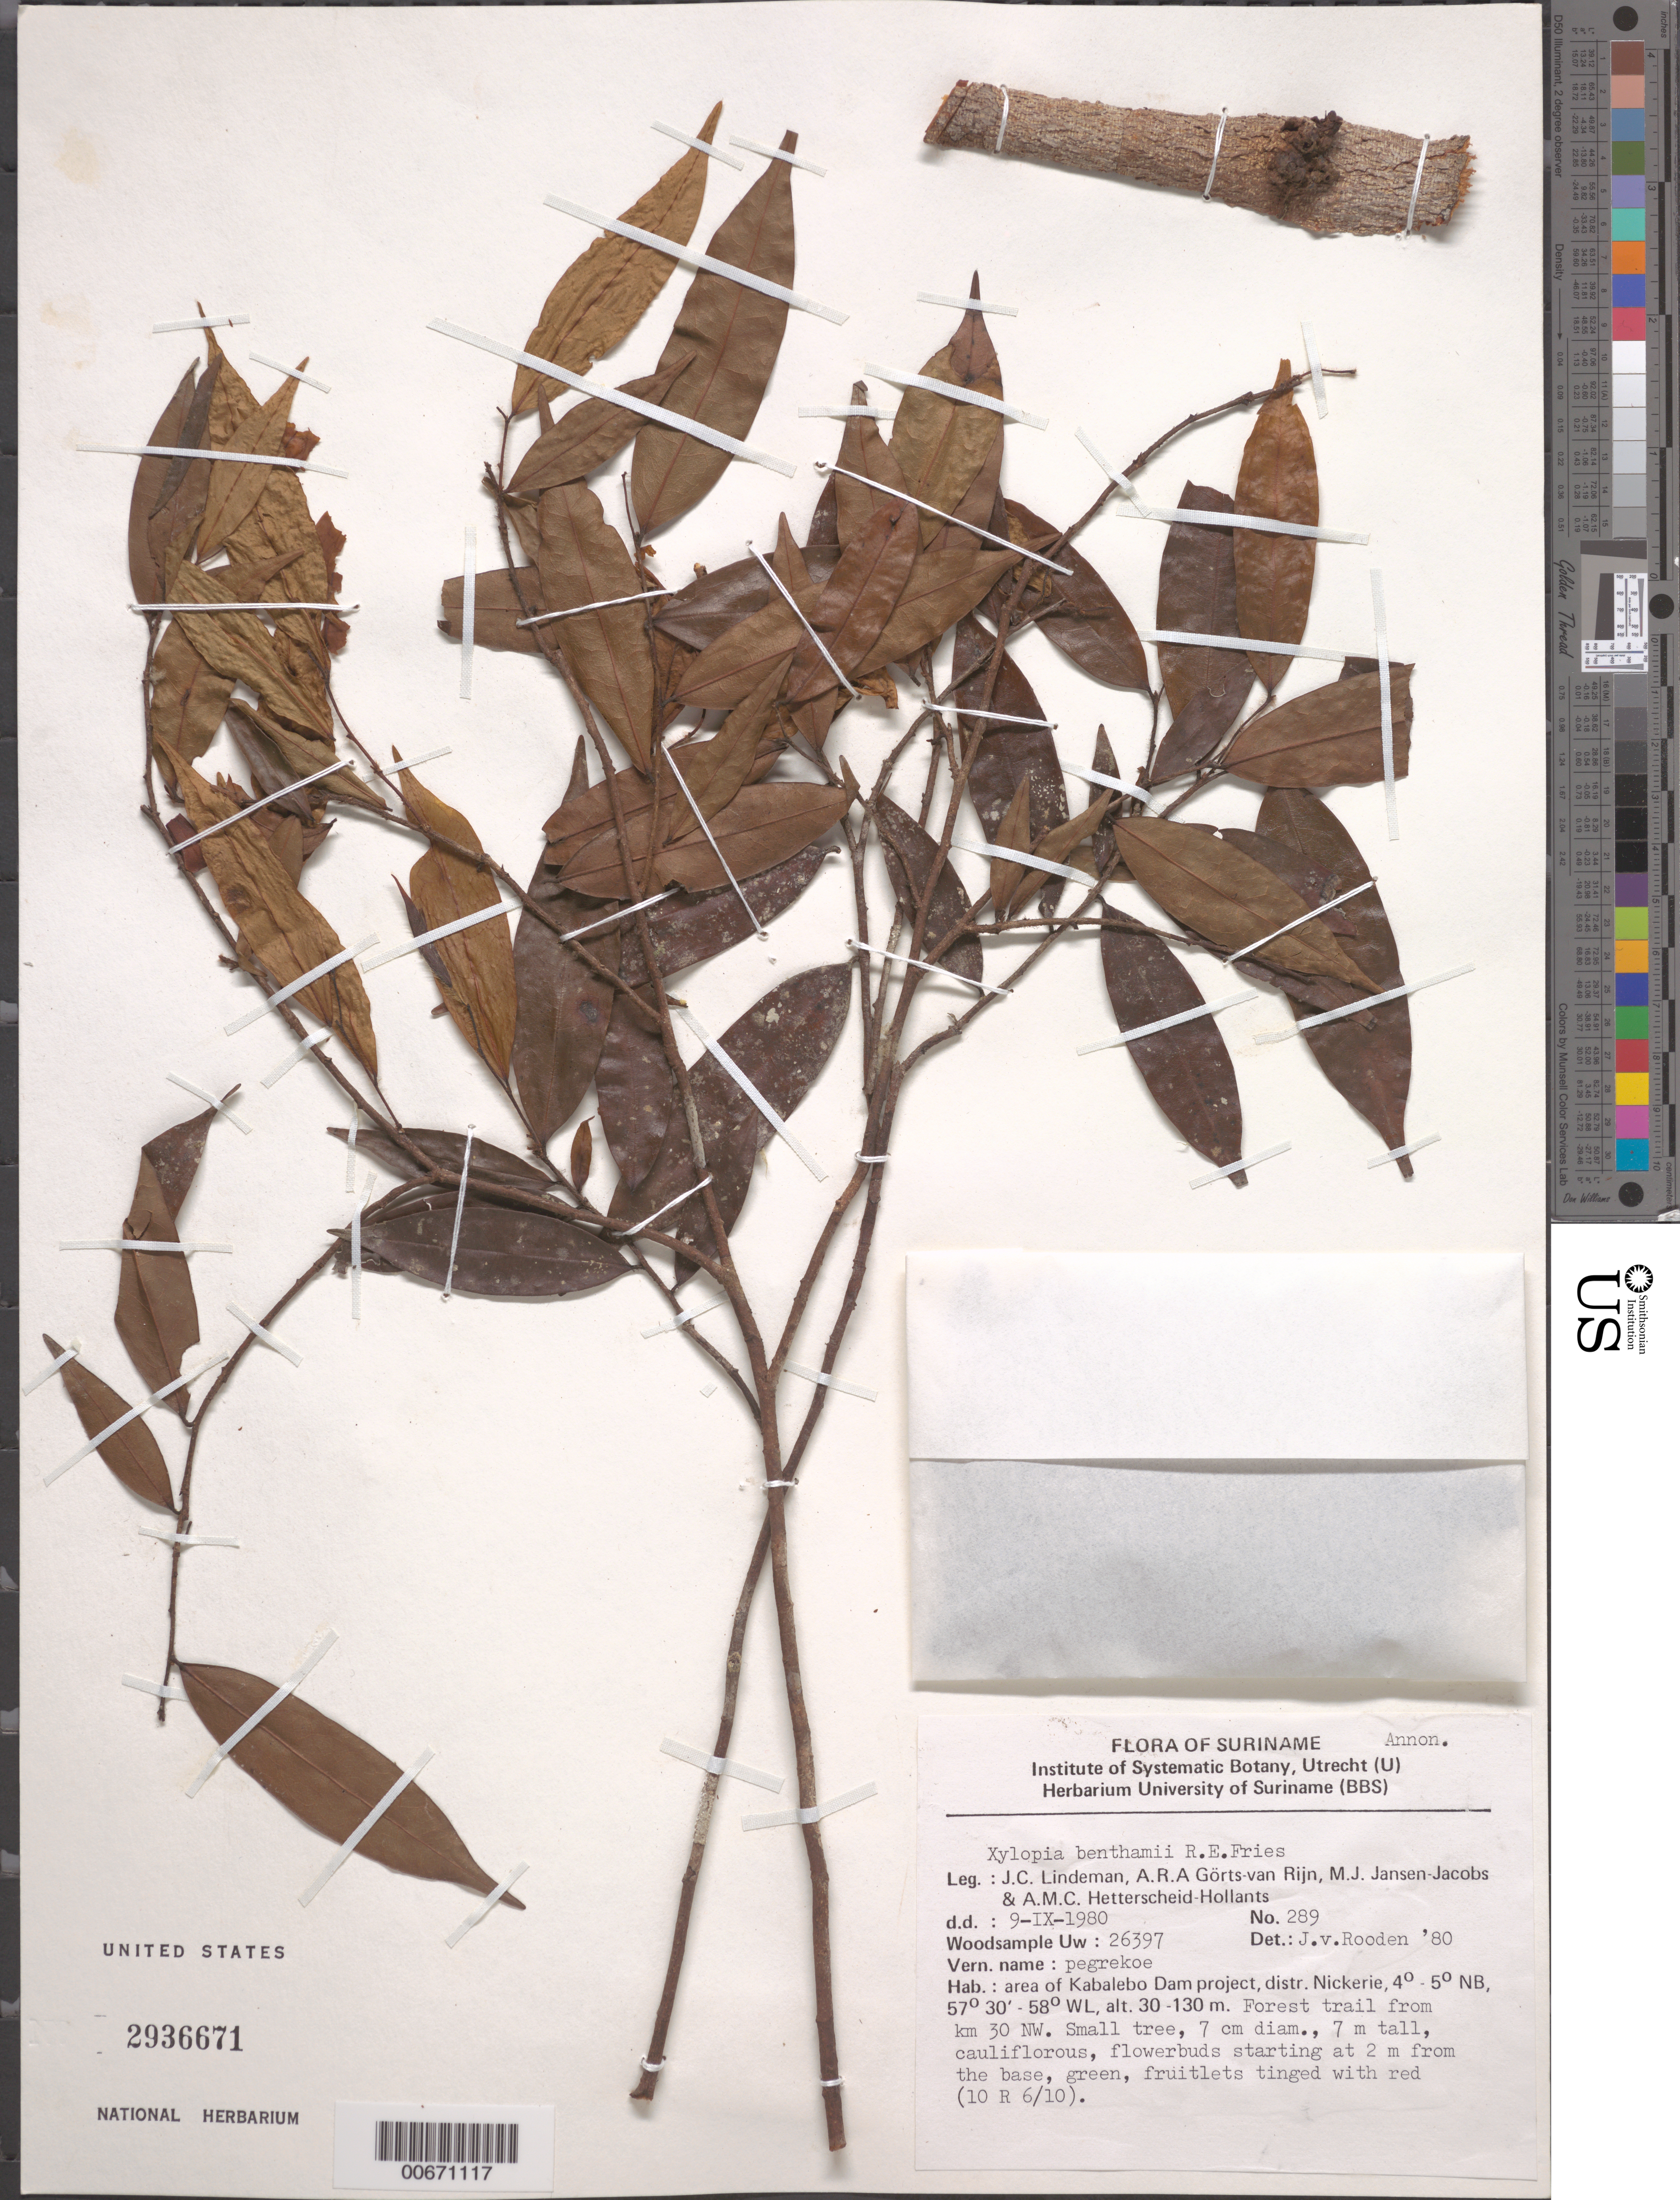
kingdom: Plantae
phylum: Tracheophyta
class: Magnoliopsida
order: Magnoliales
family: Annonaceae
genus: Xylopia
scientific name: Xylopia benthamii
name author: R.E. Fr.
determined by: Van Rooden, J.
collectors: J. C. Lindeman, A. .R. A. Görts-van Rijn, M. J. Jansen-Jacobs & A. Hetterscheid-Hollants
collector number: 80 289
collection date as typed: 9-Sep-80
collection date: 1980-09-09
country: Suriname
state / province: Nickerie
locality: Kabalebo Dam project area, km 30 NW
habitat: Forest trail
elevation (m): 30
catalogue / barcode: US 2936671